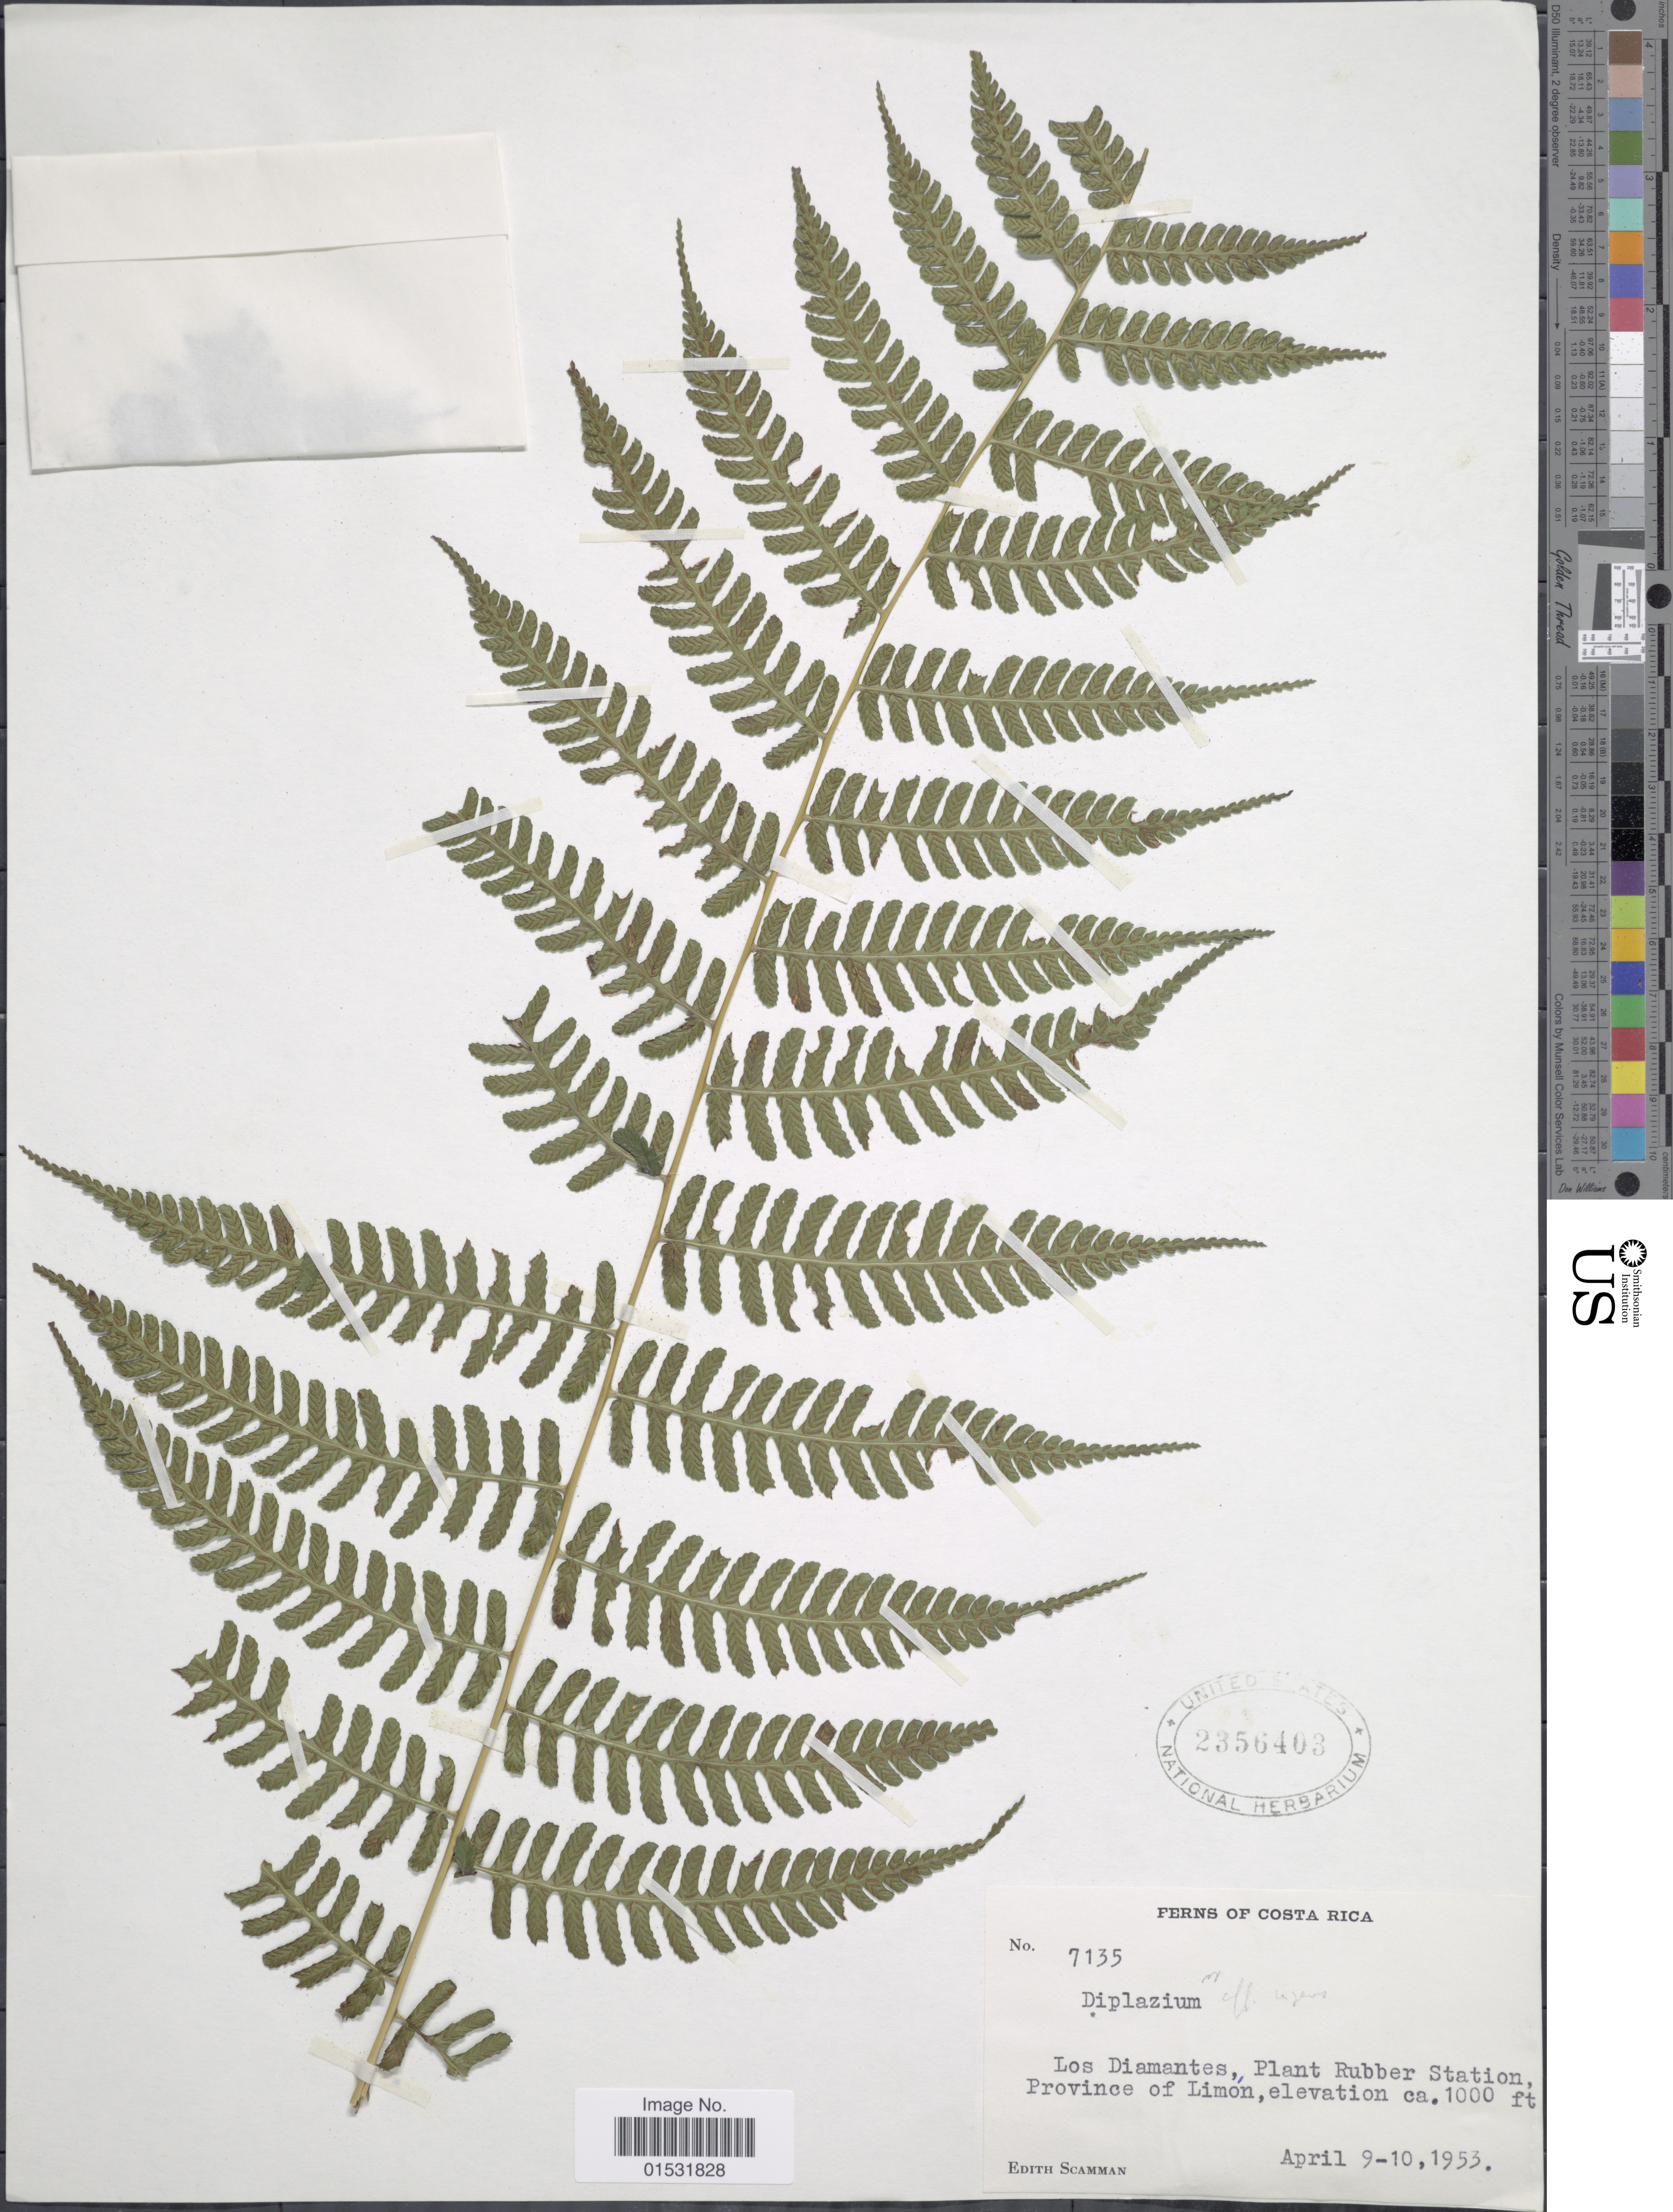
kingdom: Plantae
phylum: Tracheophyta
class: Polypodiopsida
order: Polypodiales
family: Athyriaceae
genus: Diplazium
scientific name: Diplazium ingens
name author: Christ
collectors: E. Scamman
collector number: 7135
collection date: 1953-04-09/1953-04-10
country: Costa Rica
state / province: Limón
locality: Los Diamantes, Plant Rubber Station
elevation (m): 305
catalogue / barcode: US 2356403